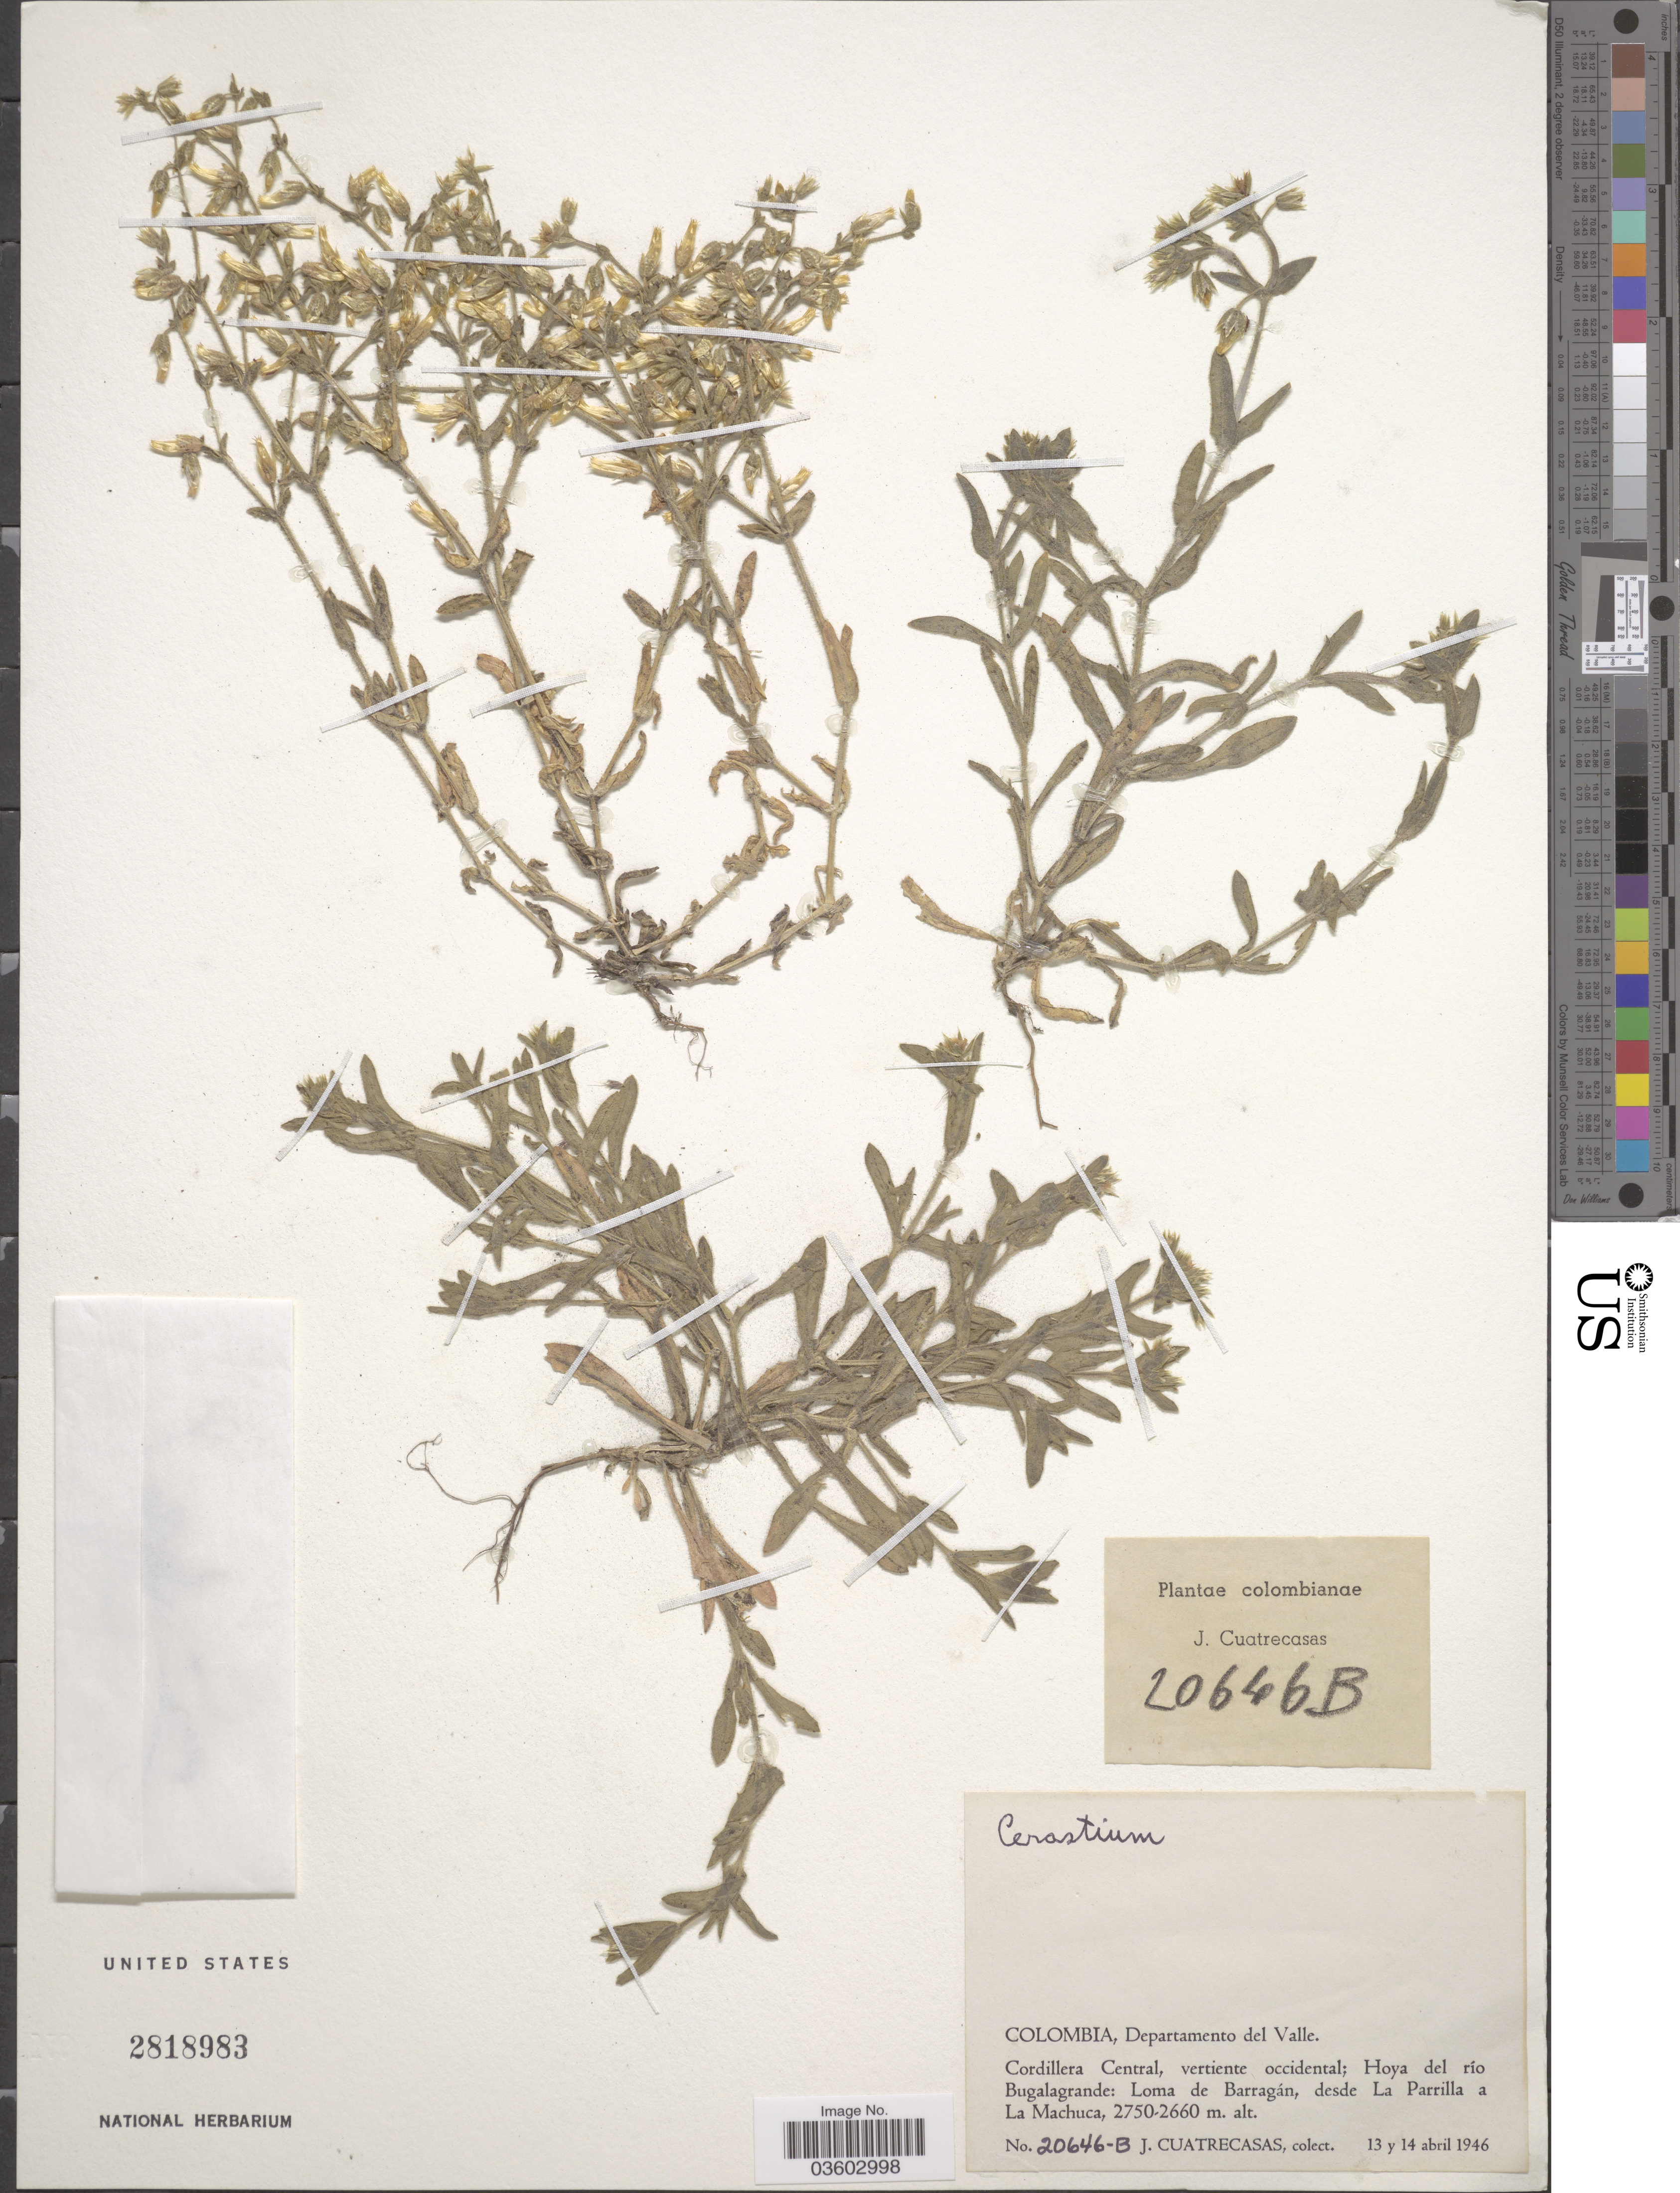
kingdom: Plantae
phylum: Tracheophyta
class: Magnoliopsida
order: Caryophyllales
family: Caryophyllaceae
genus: Cerastium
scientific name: Cerastium sp.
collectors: J. Cuatrecasas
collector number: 20646-B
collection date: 1946-04-13/1946-04-14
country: Colombia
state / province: Valle del Cauca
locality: Departamento del Valle. Cordillera Central, vertiente occidental; Hoya del río Bugalagrande: Loma de Barragán, desde La Parrilla a La Machuca.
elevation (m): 2660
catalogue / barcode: US 2818983